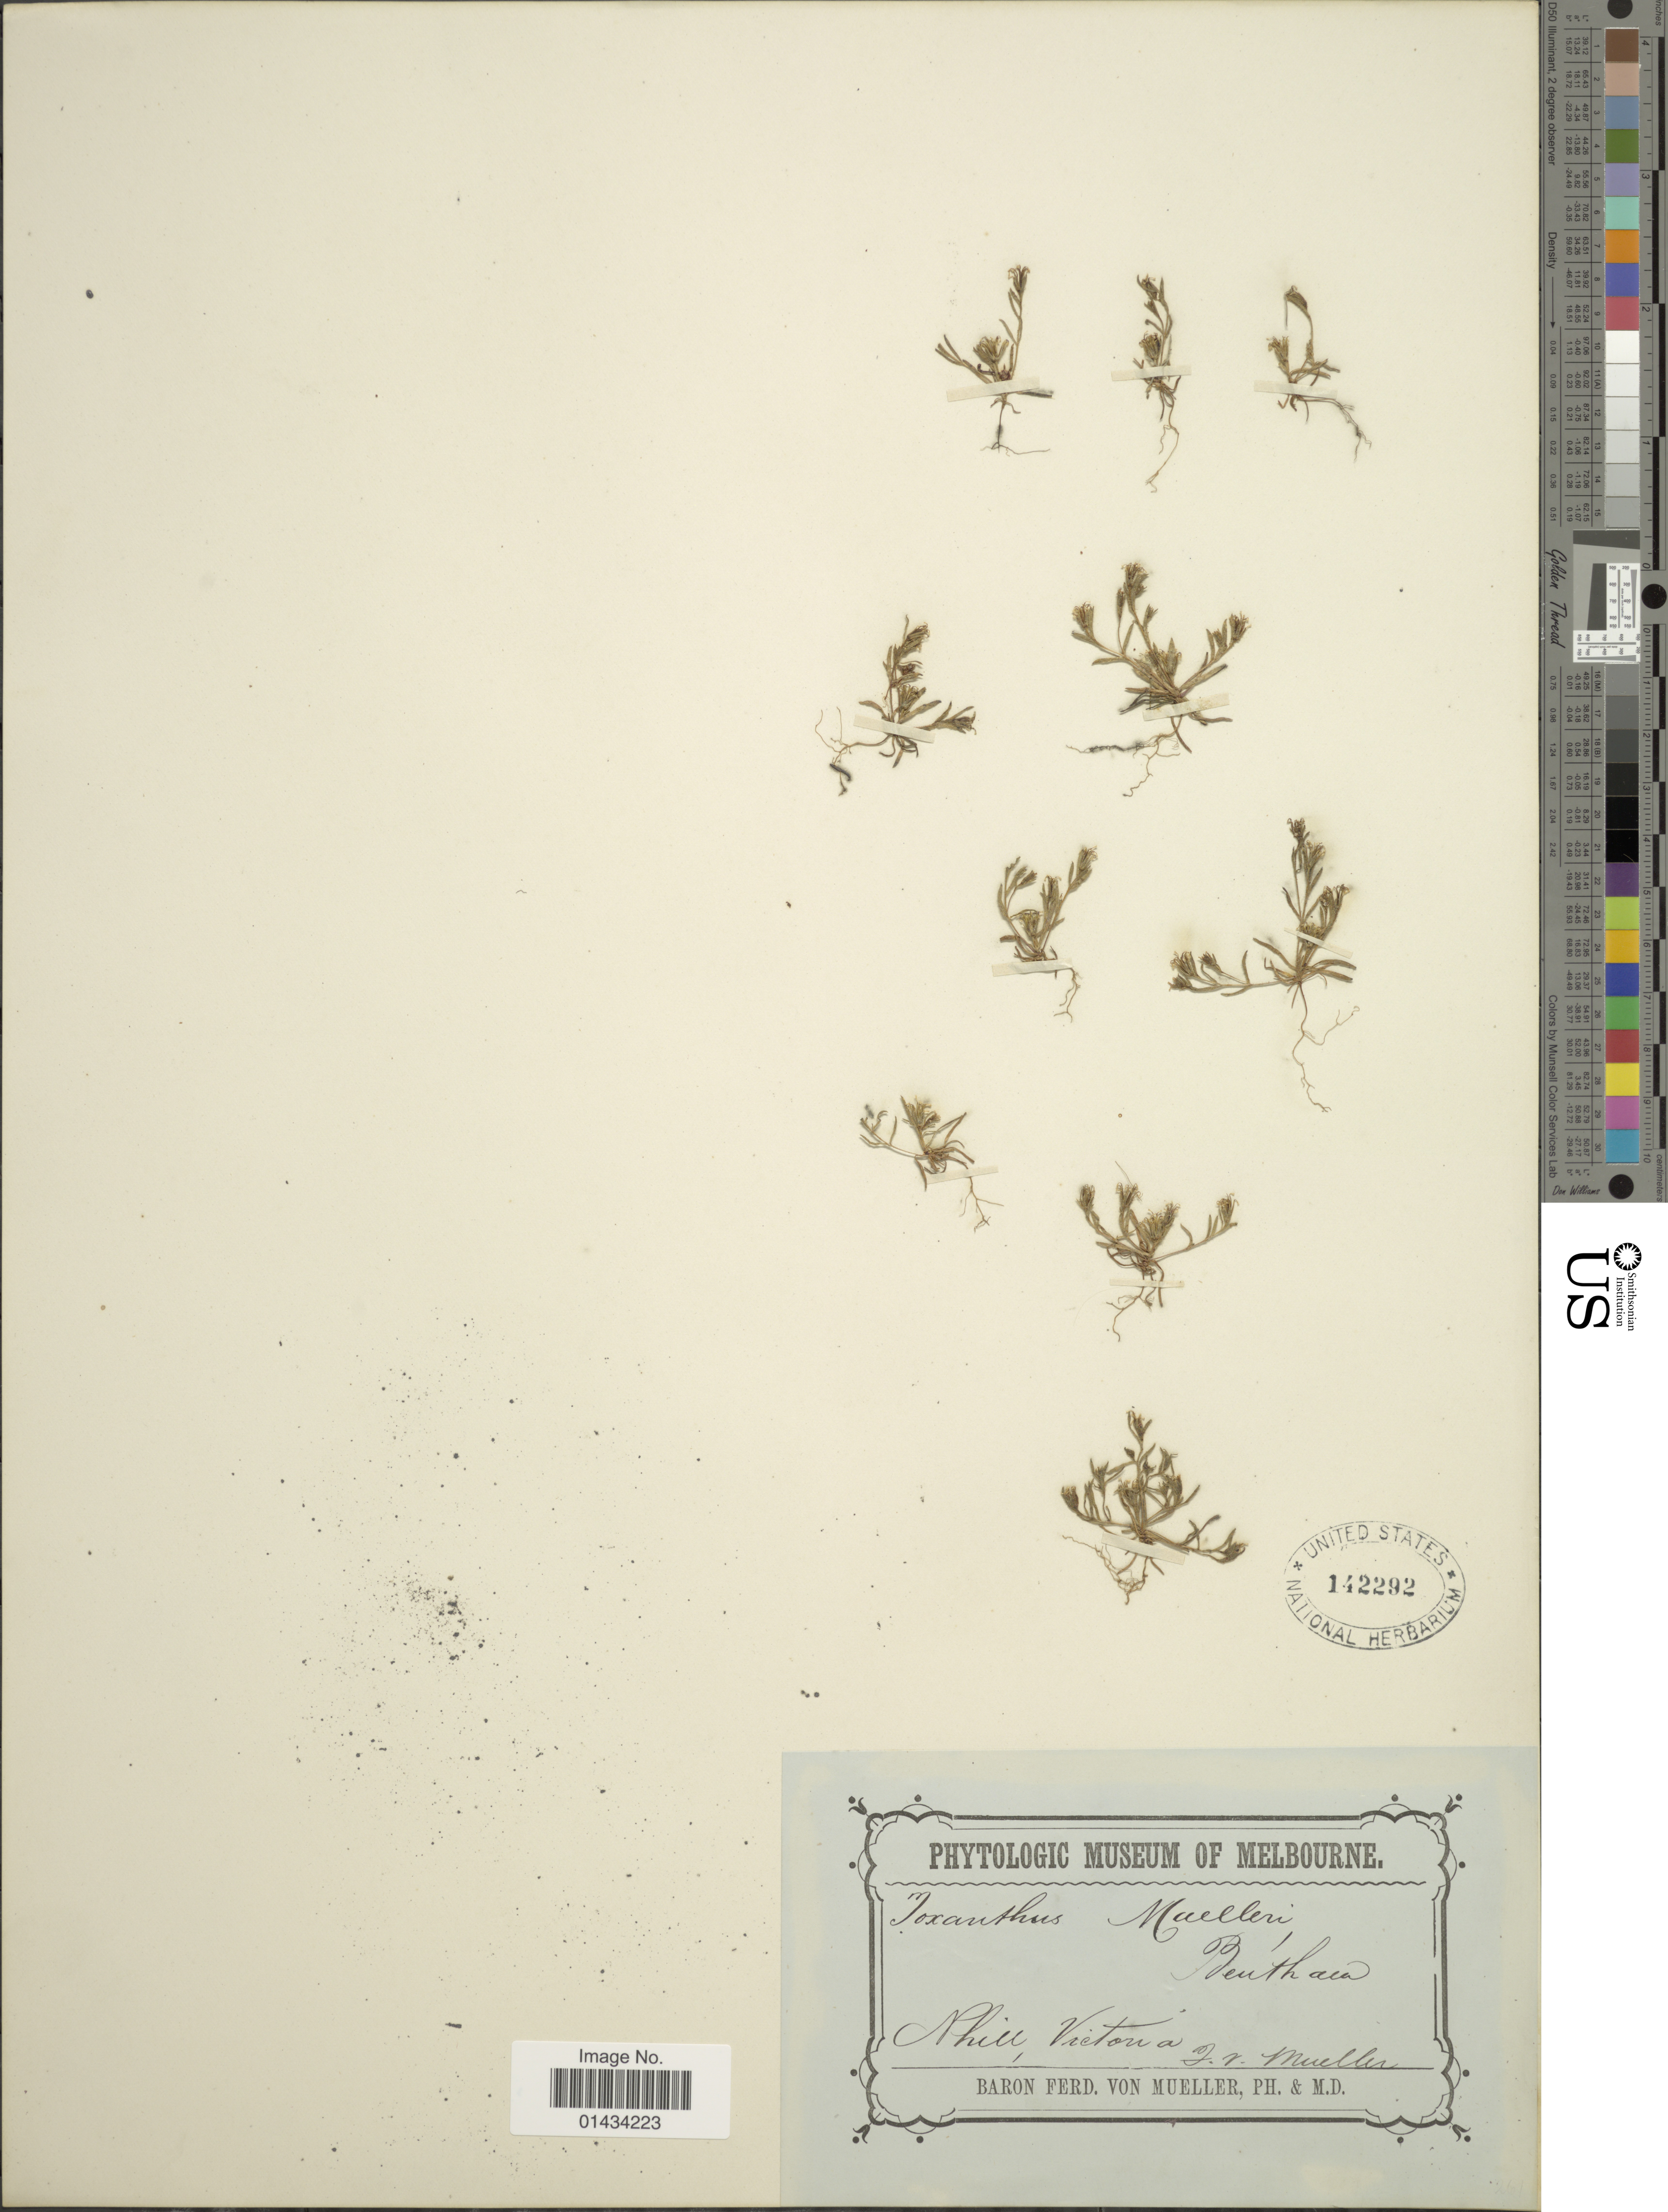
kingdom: Plantae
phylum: Tracheophyta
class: Magnoliopsida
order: Asterales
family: Asteraceae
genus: Millotia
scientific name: Millotia muelleri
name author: (Sond.) P.S. Short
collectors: F. von Mueller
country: Australia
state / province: Victoria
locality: Nhill, Victoria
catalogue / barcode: US 142292